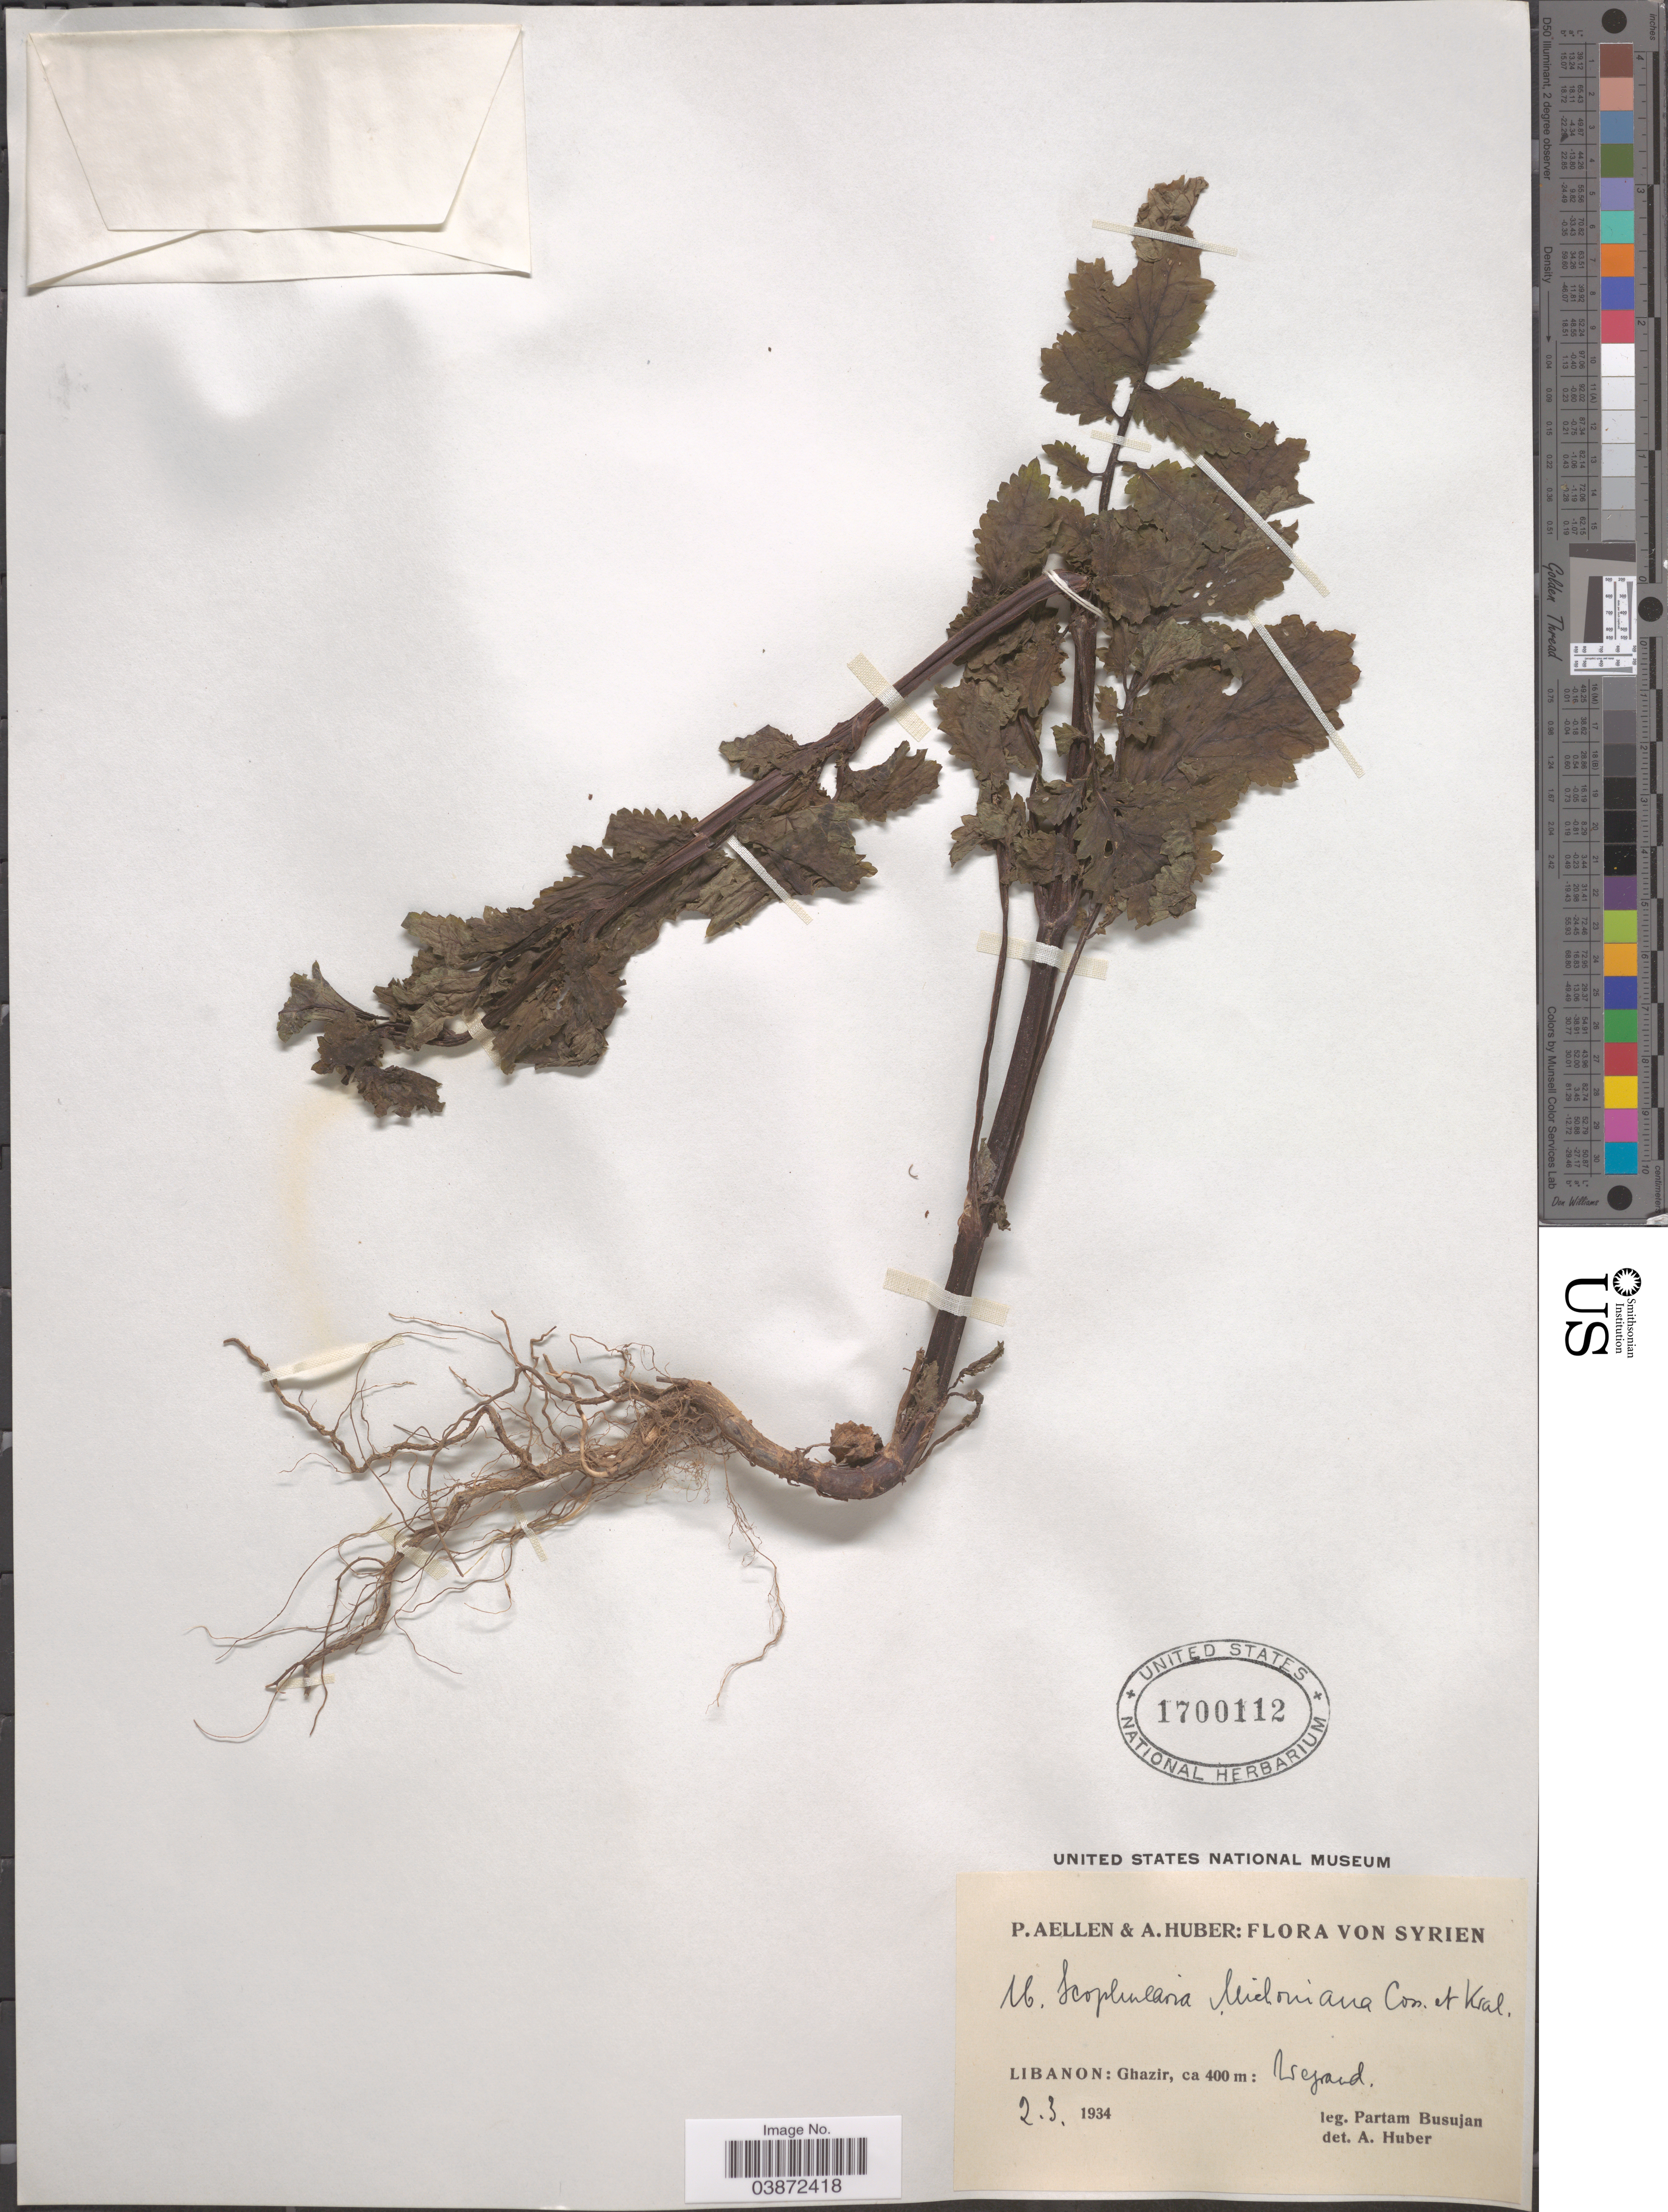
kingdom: Plantae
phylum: Tracheophyta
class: Magnoliopsida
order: Lamiales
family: Scrophulariaceae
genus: Scrophularia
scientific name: Scrophularia michoniana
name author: Coss. & Kralik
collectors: P. Busujan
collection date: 1934-03-02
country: Lebanon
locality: Libanon: Ghazir: Isegard.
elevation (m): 400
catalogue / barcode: US 1700112